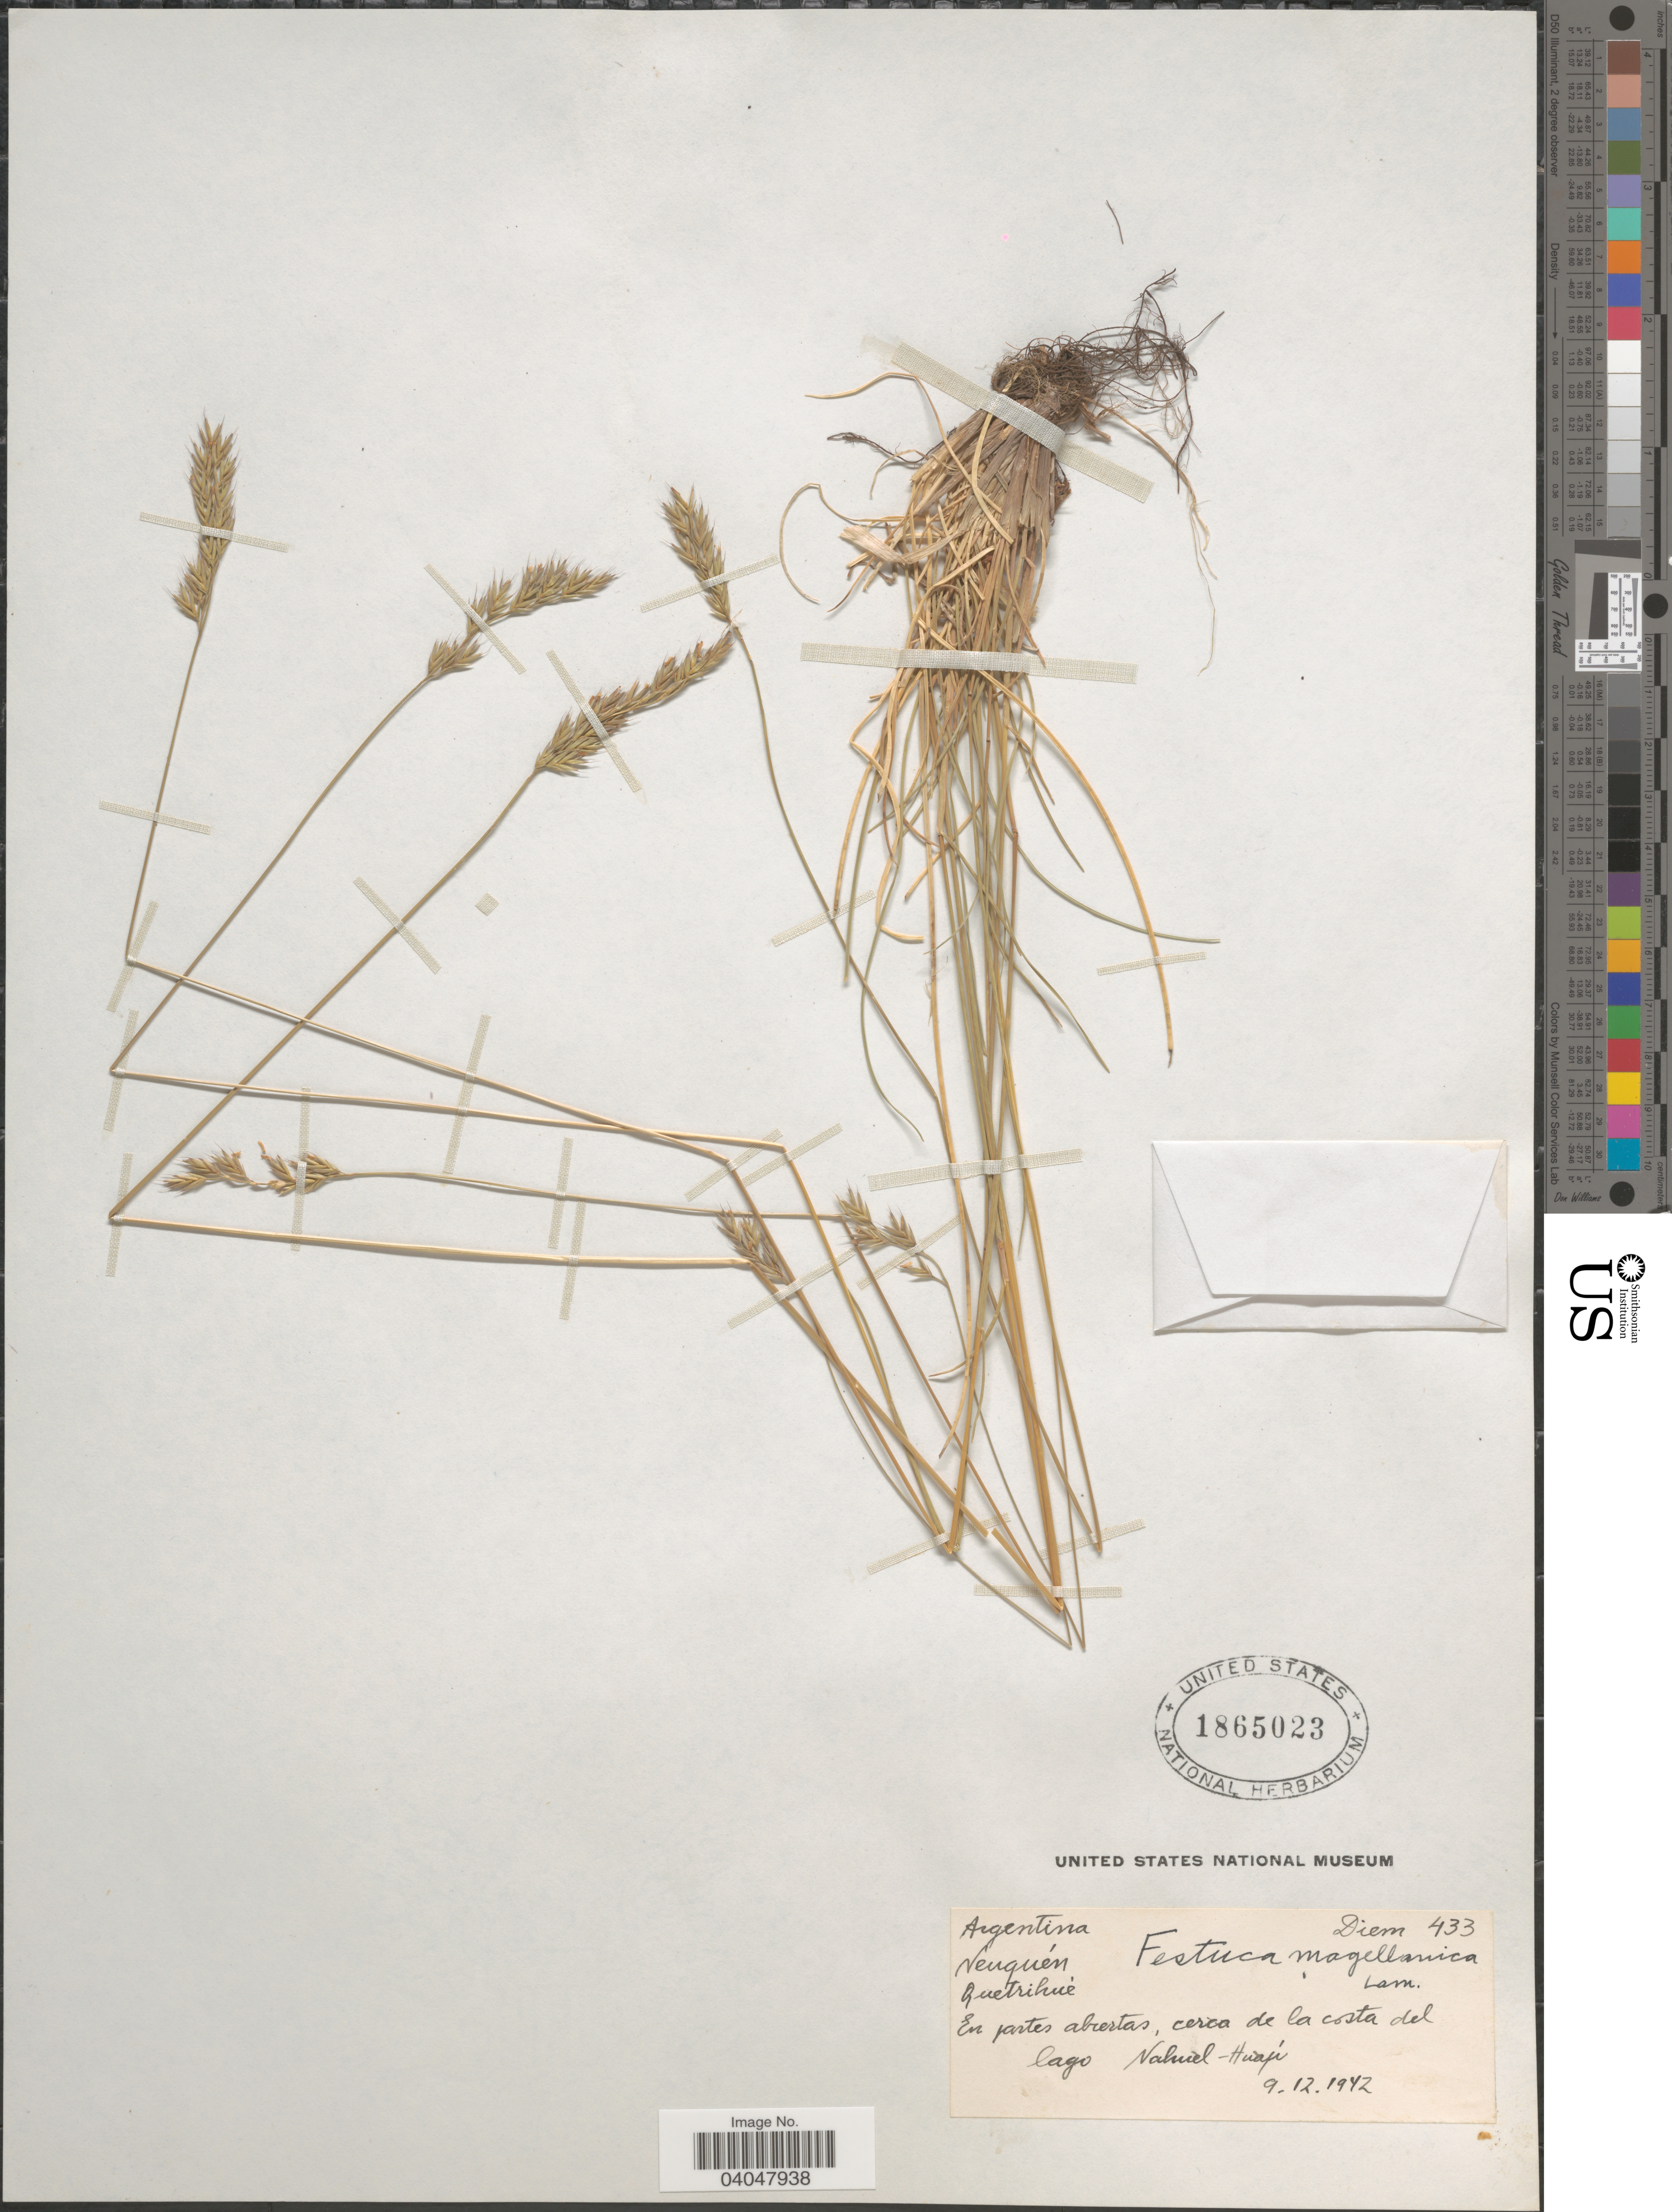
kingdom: Plantae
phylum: Tracheophyta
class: Liliopsida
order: Poales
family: Poaceae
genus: Festuca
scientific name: Festuca magellanica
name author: Lam.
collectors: Diem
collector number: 433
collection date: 1942-12-09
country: Argentina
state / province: Neuquen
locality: Quetrihuè. En partes abiertas, cerca de la costa del lago Nahuel-Huapí.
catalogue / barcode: US 1865023